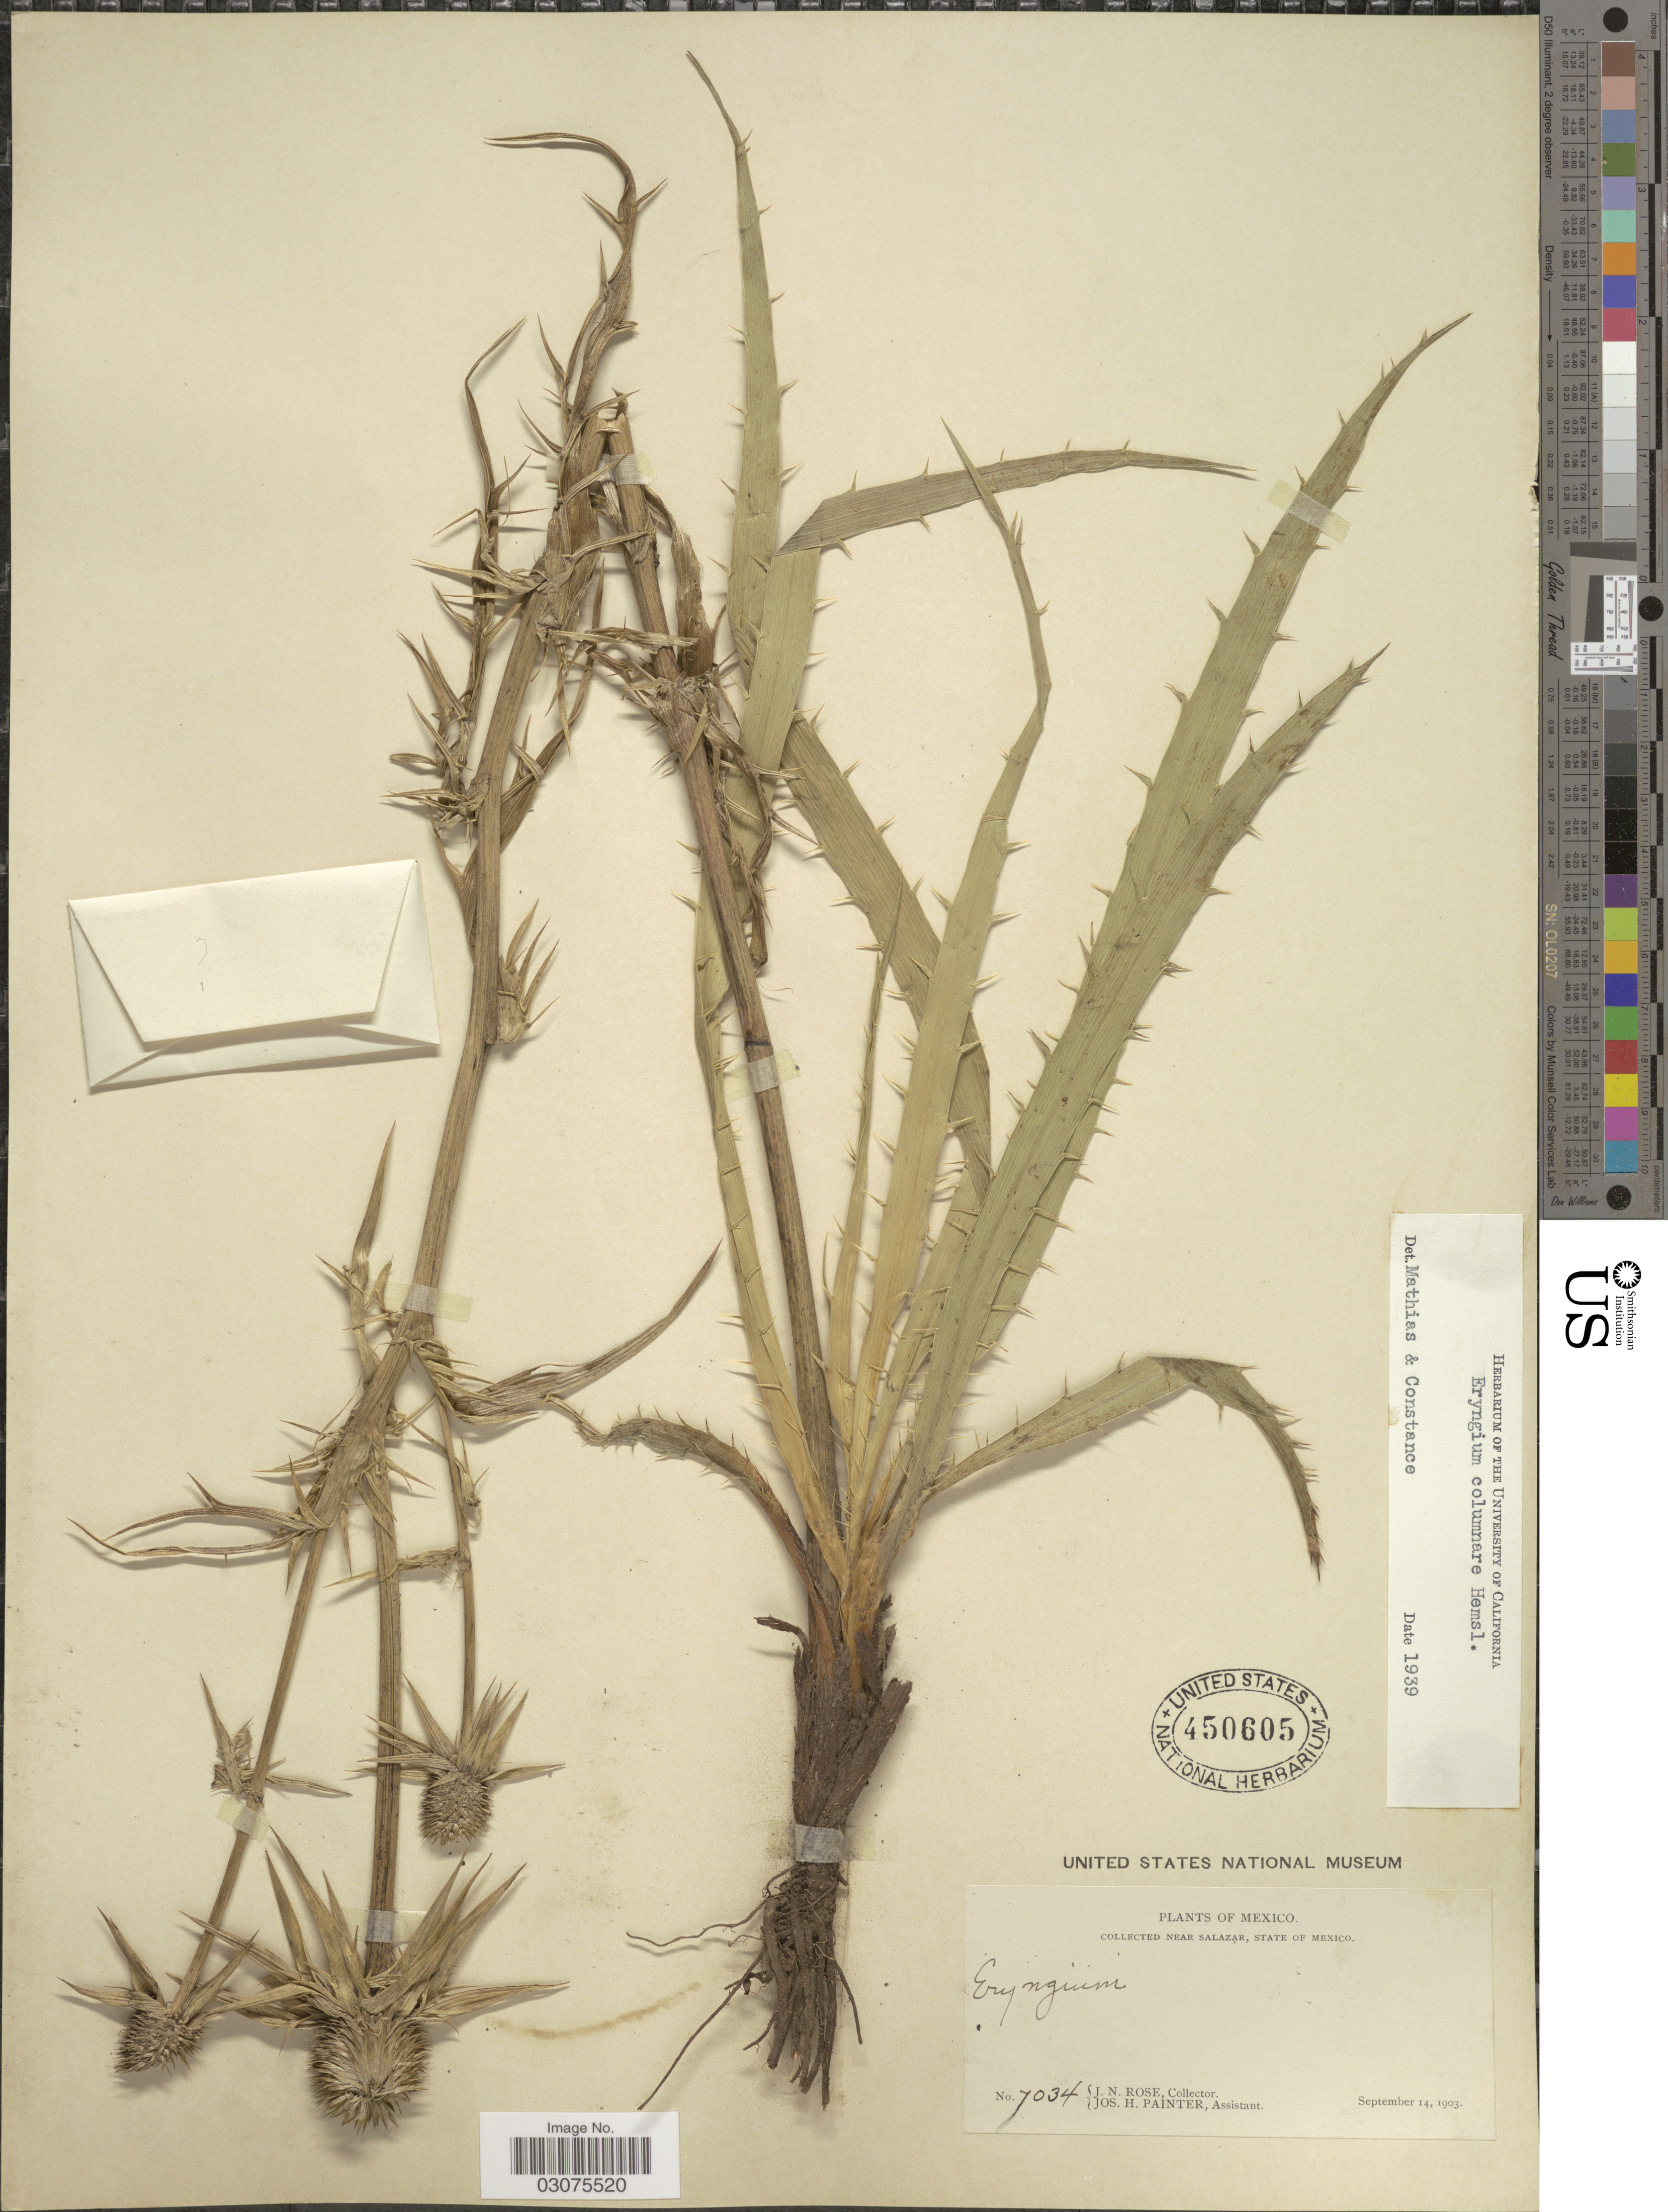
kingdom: Plantae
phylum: Tracheophyta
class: Magnoliopsida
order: Apiales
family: Apiaceae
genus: Eryngium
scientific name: Eryngium columnare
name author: Hemsl.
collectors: J. N. Rose & J. H. Painter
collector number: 7034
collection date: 1903-09-14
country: Mexico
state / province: México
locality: Near Salazar.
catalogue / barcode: US 450605